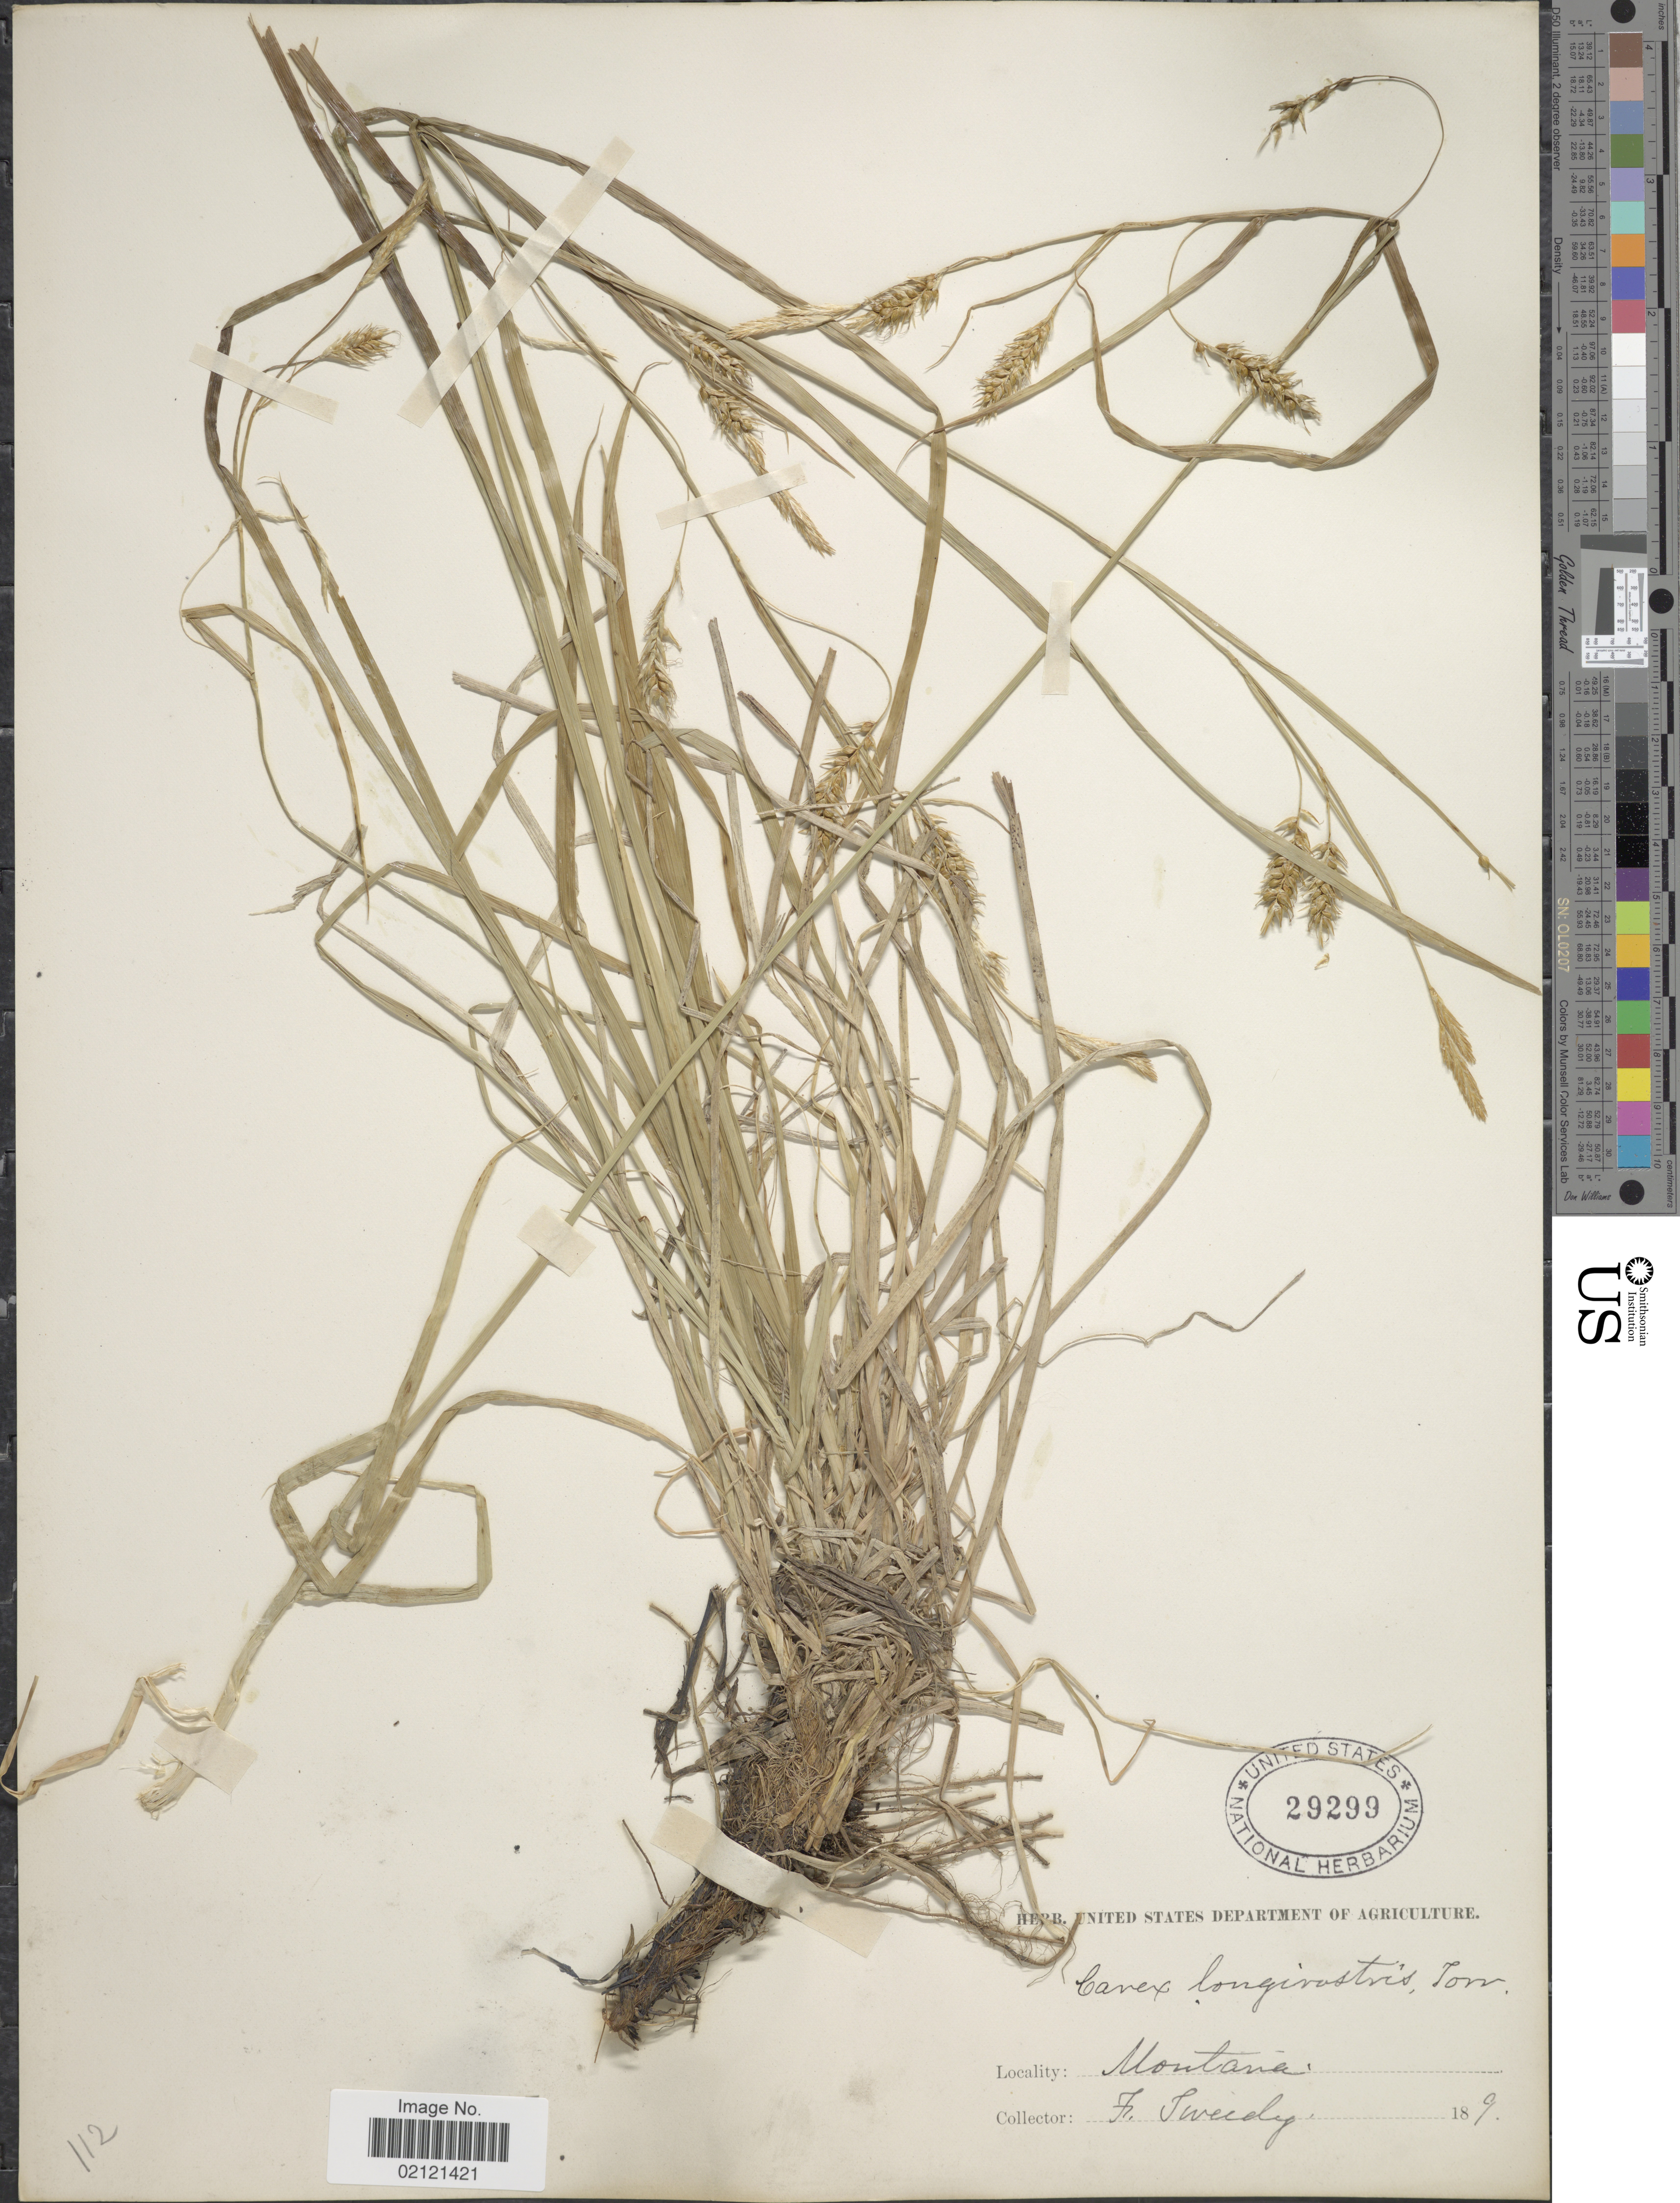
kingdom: Plantae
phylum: Tracheophyta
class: Liliopsida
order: Poales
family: Cyperaceae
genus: Carex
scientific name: Carex sprengelii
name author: Dewey ex Spreng.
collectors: F. Tweedy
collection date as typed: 189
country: United States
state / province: Montana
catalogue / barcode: US 29299